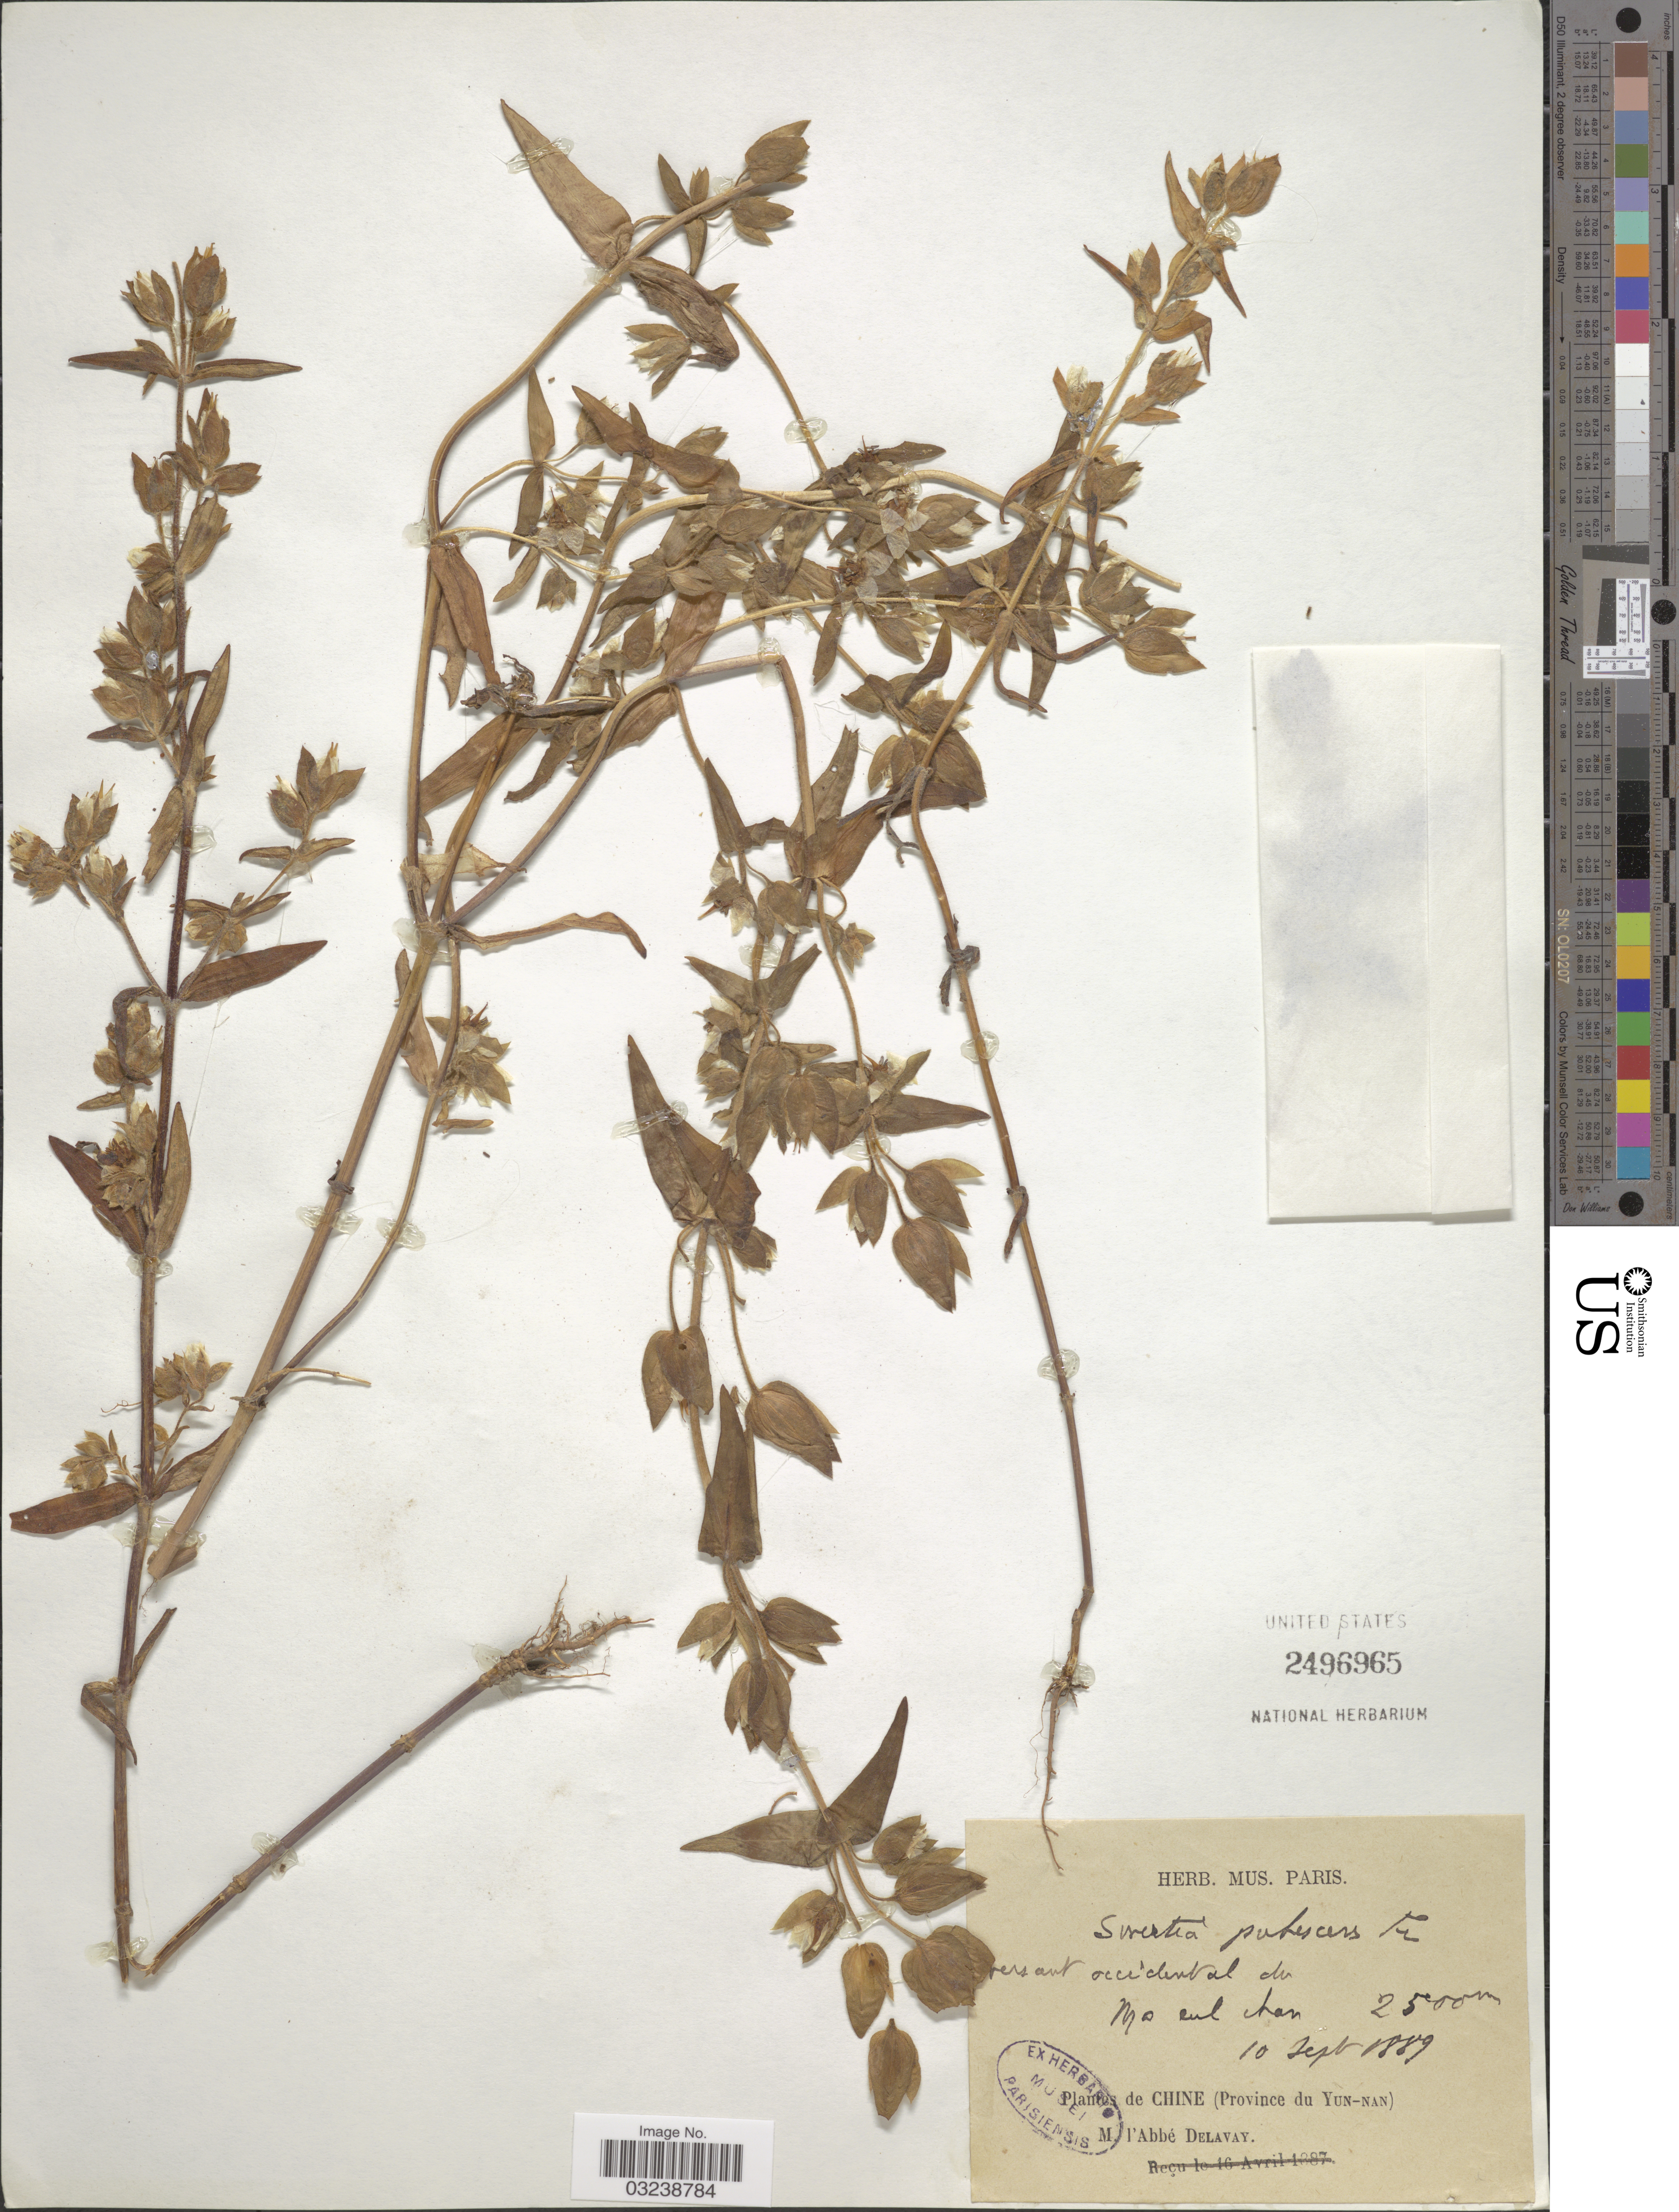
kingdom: Plantae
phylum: Tracheophyta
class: Magnoliopsida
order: Gentianales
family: Gentianaceae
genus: Swertia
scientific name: Swertia pubescens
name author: Franch.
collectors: P. Delavay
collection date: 1889-09-10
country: China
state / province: Yunnan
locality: Vers ant occidental du Mo cul chan. (Province du Yun-nan).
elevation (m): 2500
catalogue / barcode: US 2496965